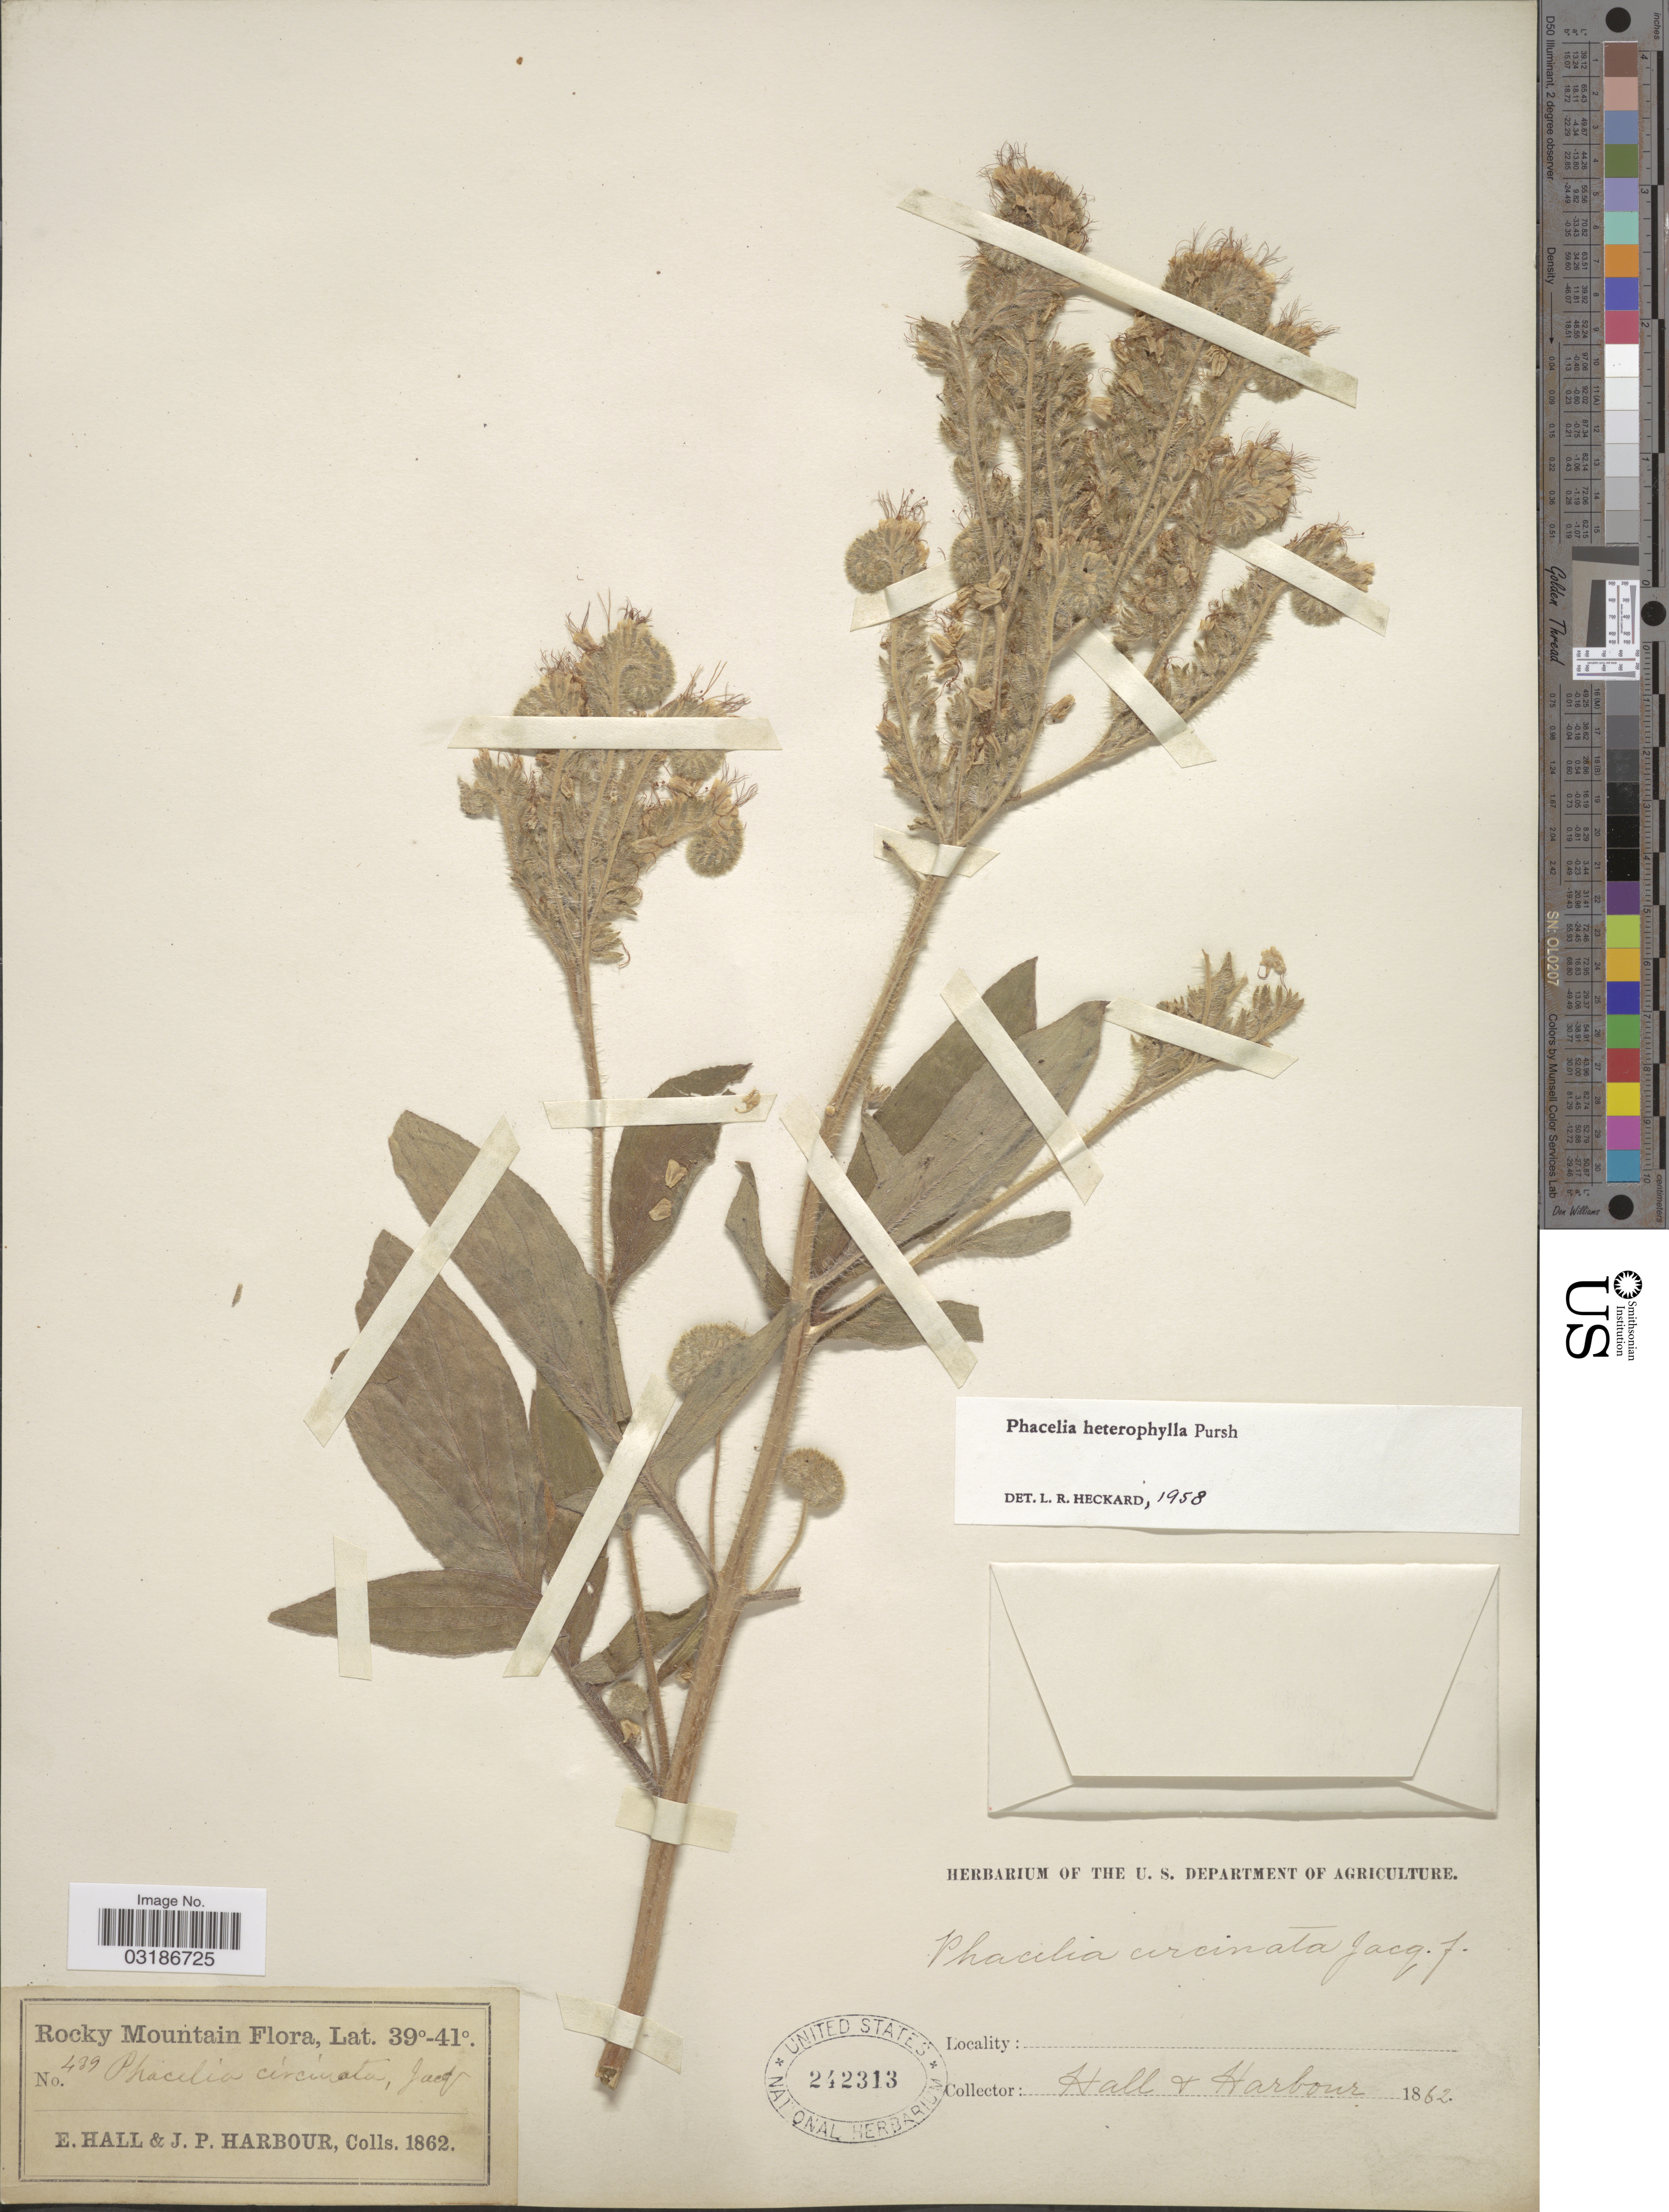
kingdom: Plantae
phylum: Tracheophyta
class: Magnoliopsida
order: Boraginales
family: Hydrophyllaceae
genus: Phacelia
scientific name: Phacelia heterophylla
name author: Pursh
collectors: E. Hall & J. Harbour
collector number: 439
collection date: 1862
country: United States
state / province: Colorado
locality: Rocky Mountain.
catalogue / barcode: US 242313